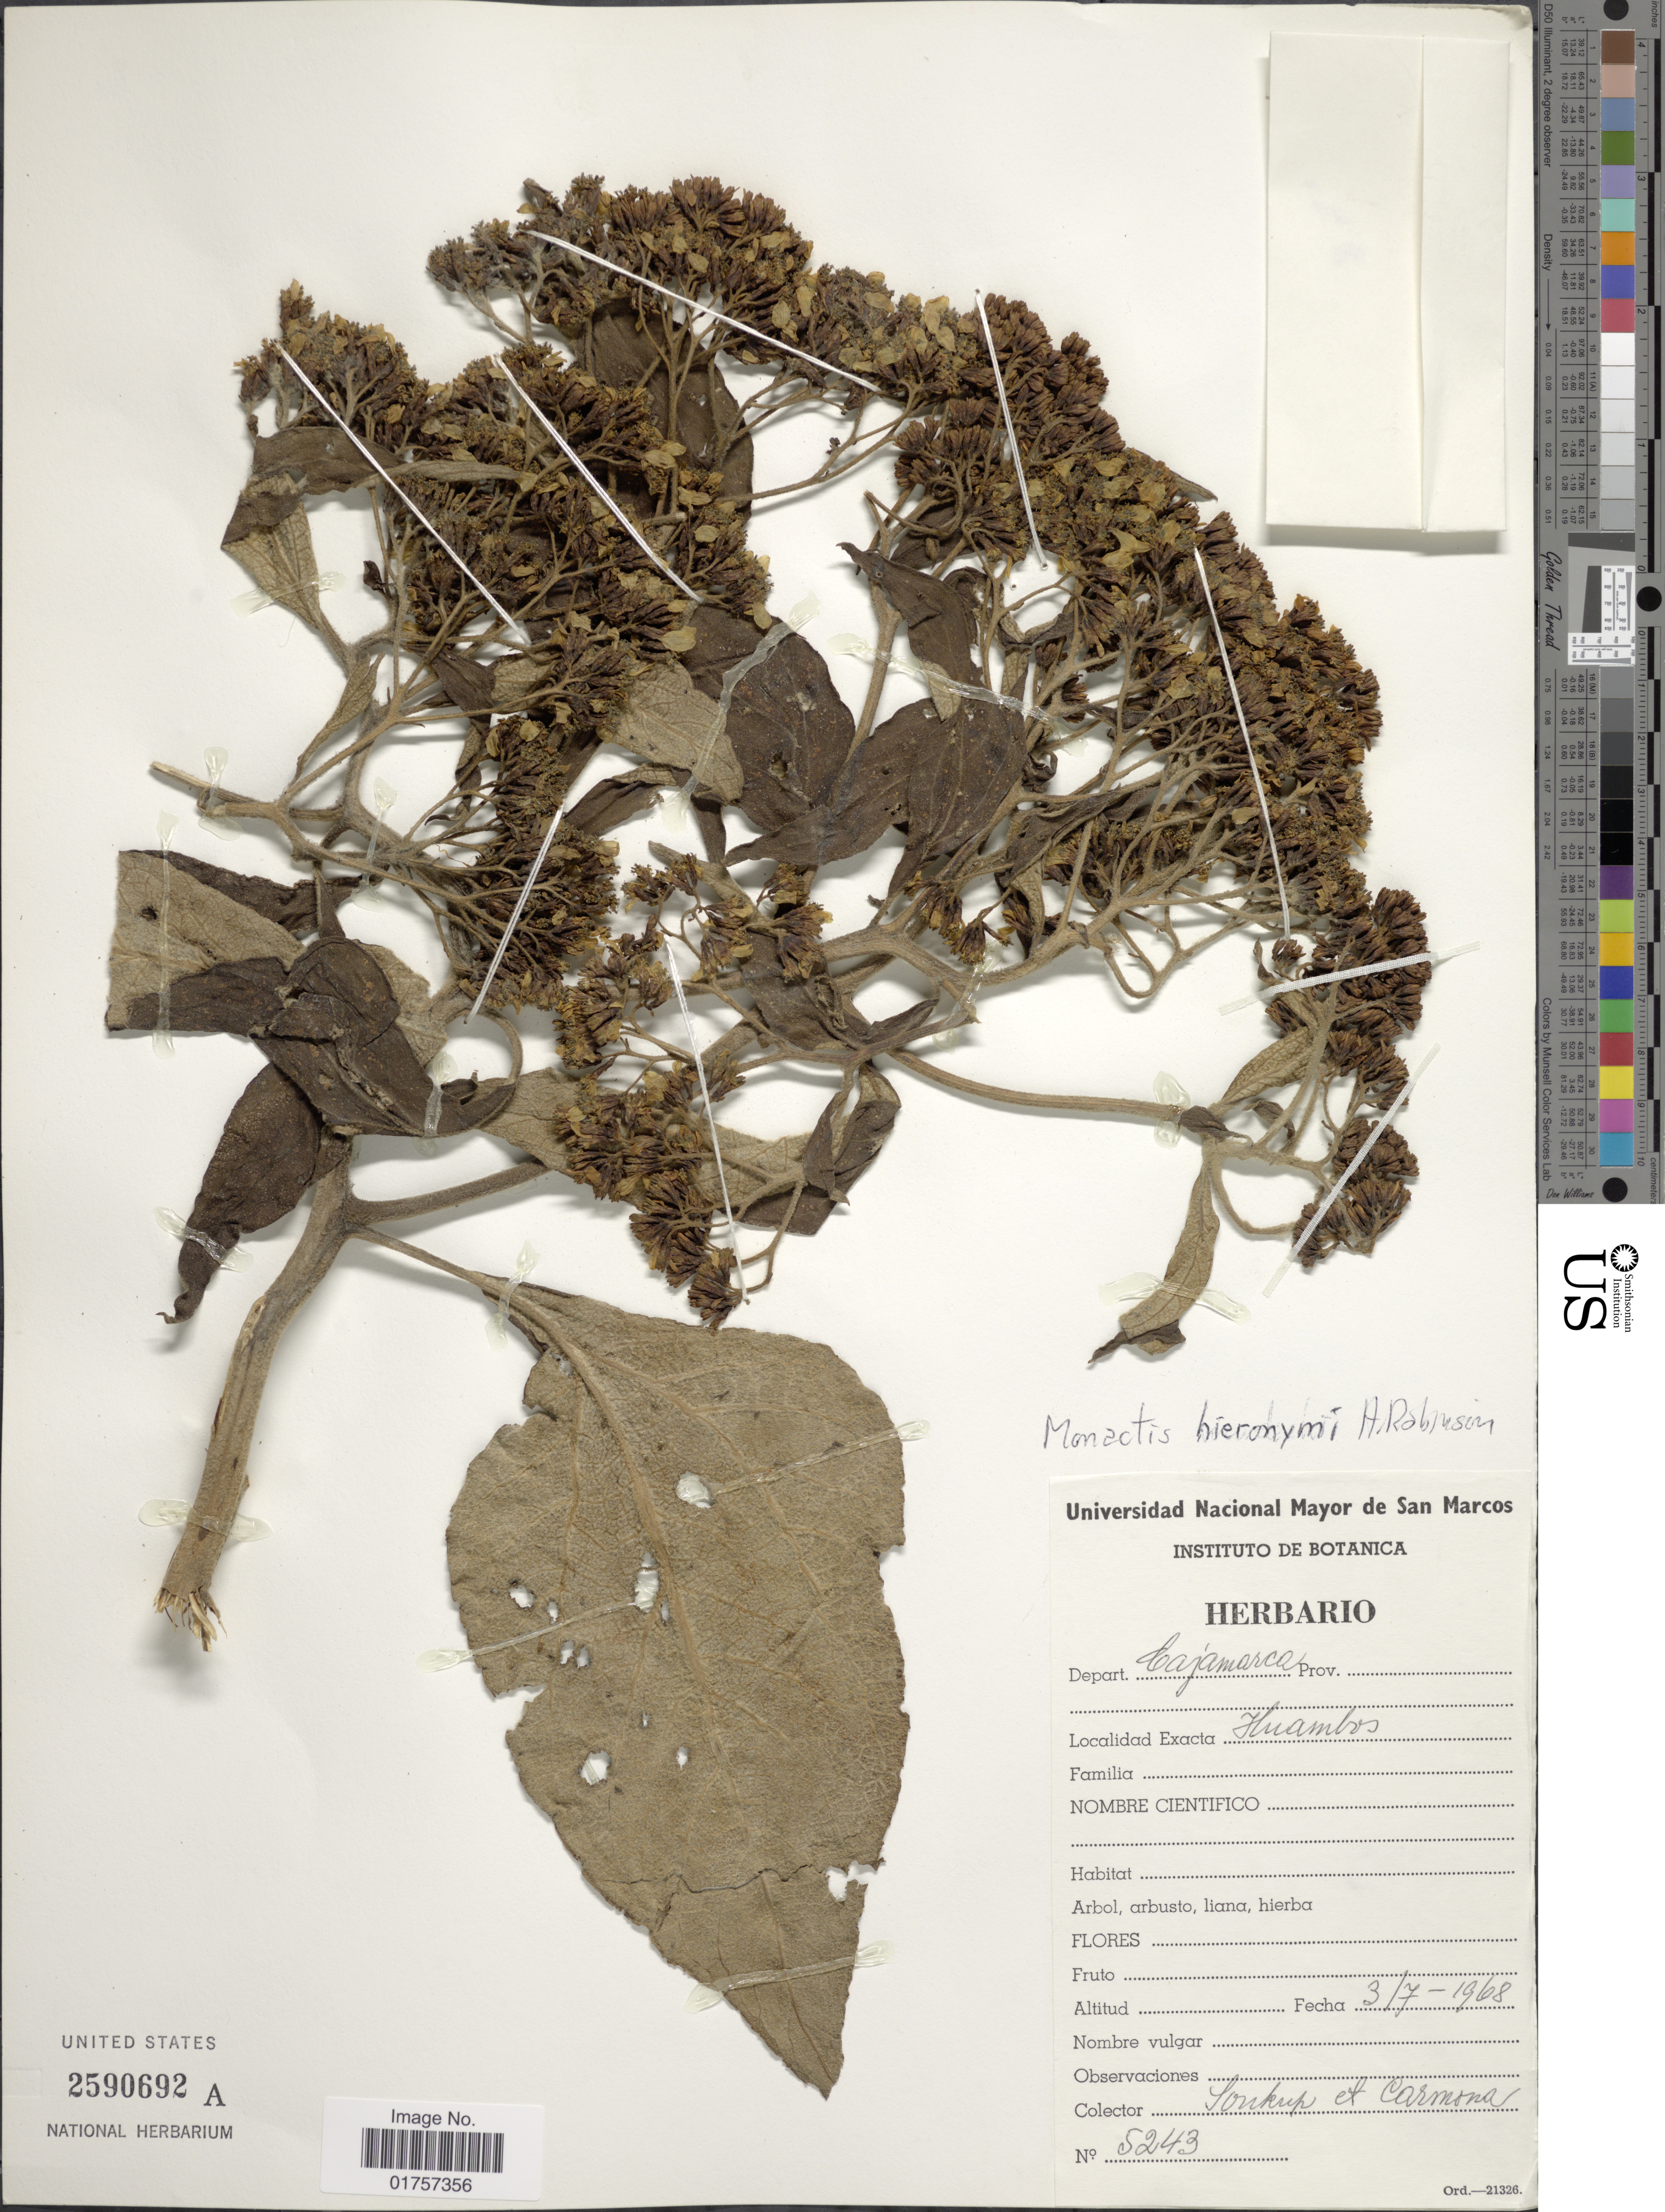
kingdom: Plantae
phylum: Tracheophyta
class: Magnoliopsida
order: Asterales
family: Asteraceae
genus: Monactis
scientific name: Monactis jelskii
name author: Hieron.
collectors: -- Soukup & Carmona, --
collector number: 5243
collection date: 1968-07-03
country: Peru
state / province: Cajamarca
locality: Huambos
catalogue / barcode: US 2590692A